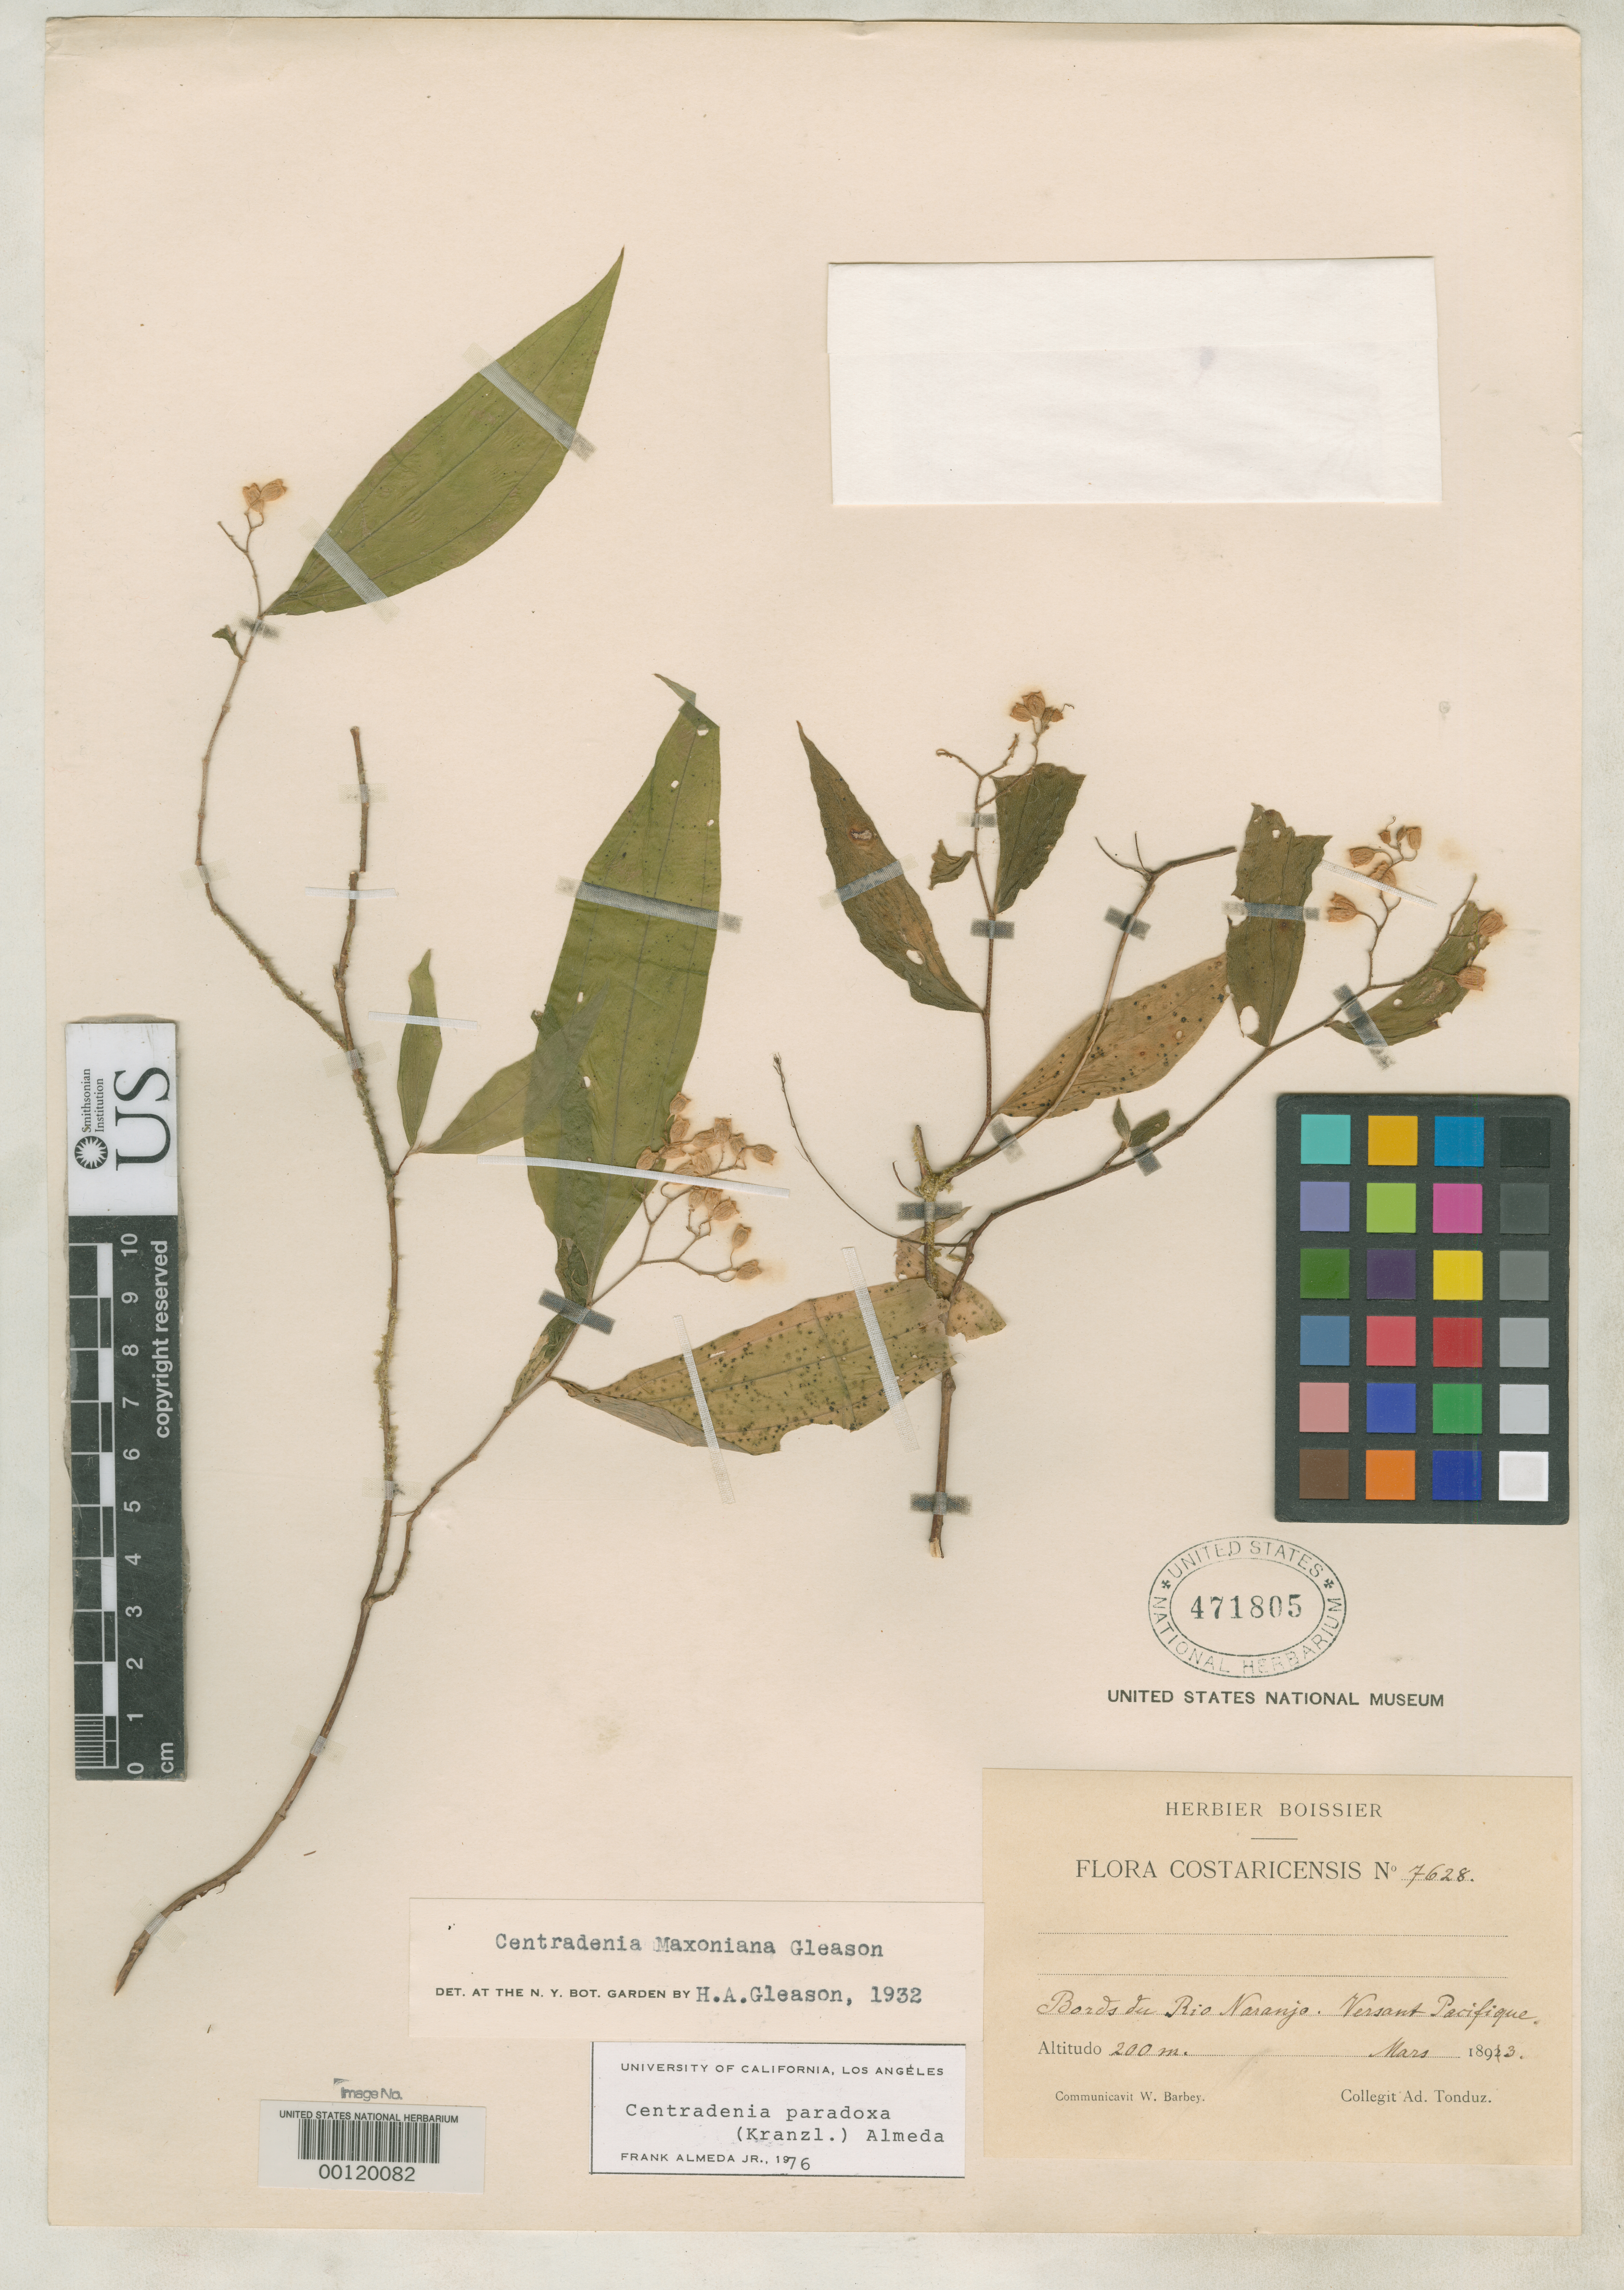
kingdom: Plantae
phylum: Tracheophyta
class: Magnoliopsida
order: Myrtales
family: Melastomataceae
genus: Tibouchina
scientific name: Tibouchina paradoxa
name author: Kraenzl.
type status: Isotype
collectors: A. Tonduz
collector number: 7628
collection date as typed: Mar 1893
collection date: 1893-03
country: Costa Rica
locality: Rio Naranjo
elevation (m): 200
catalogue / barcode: US 471805